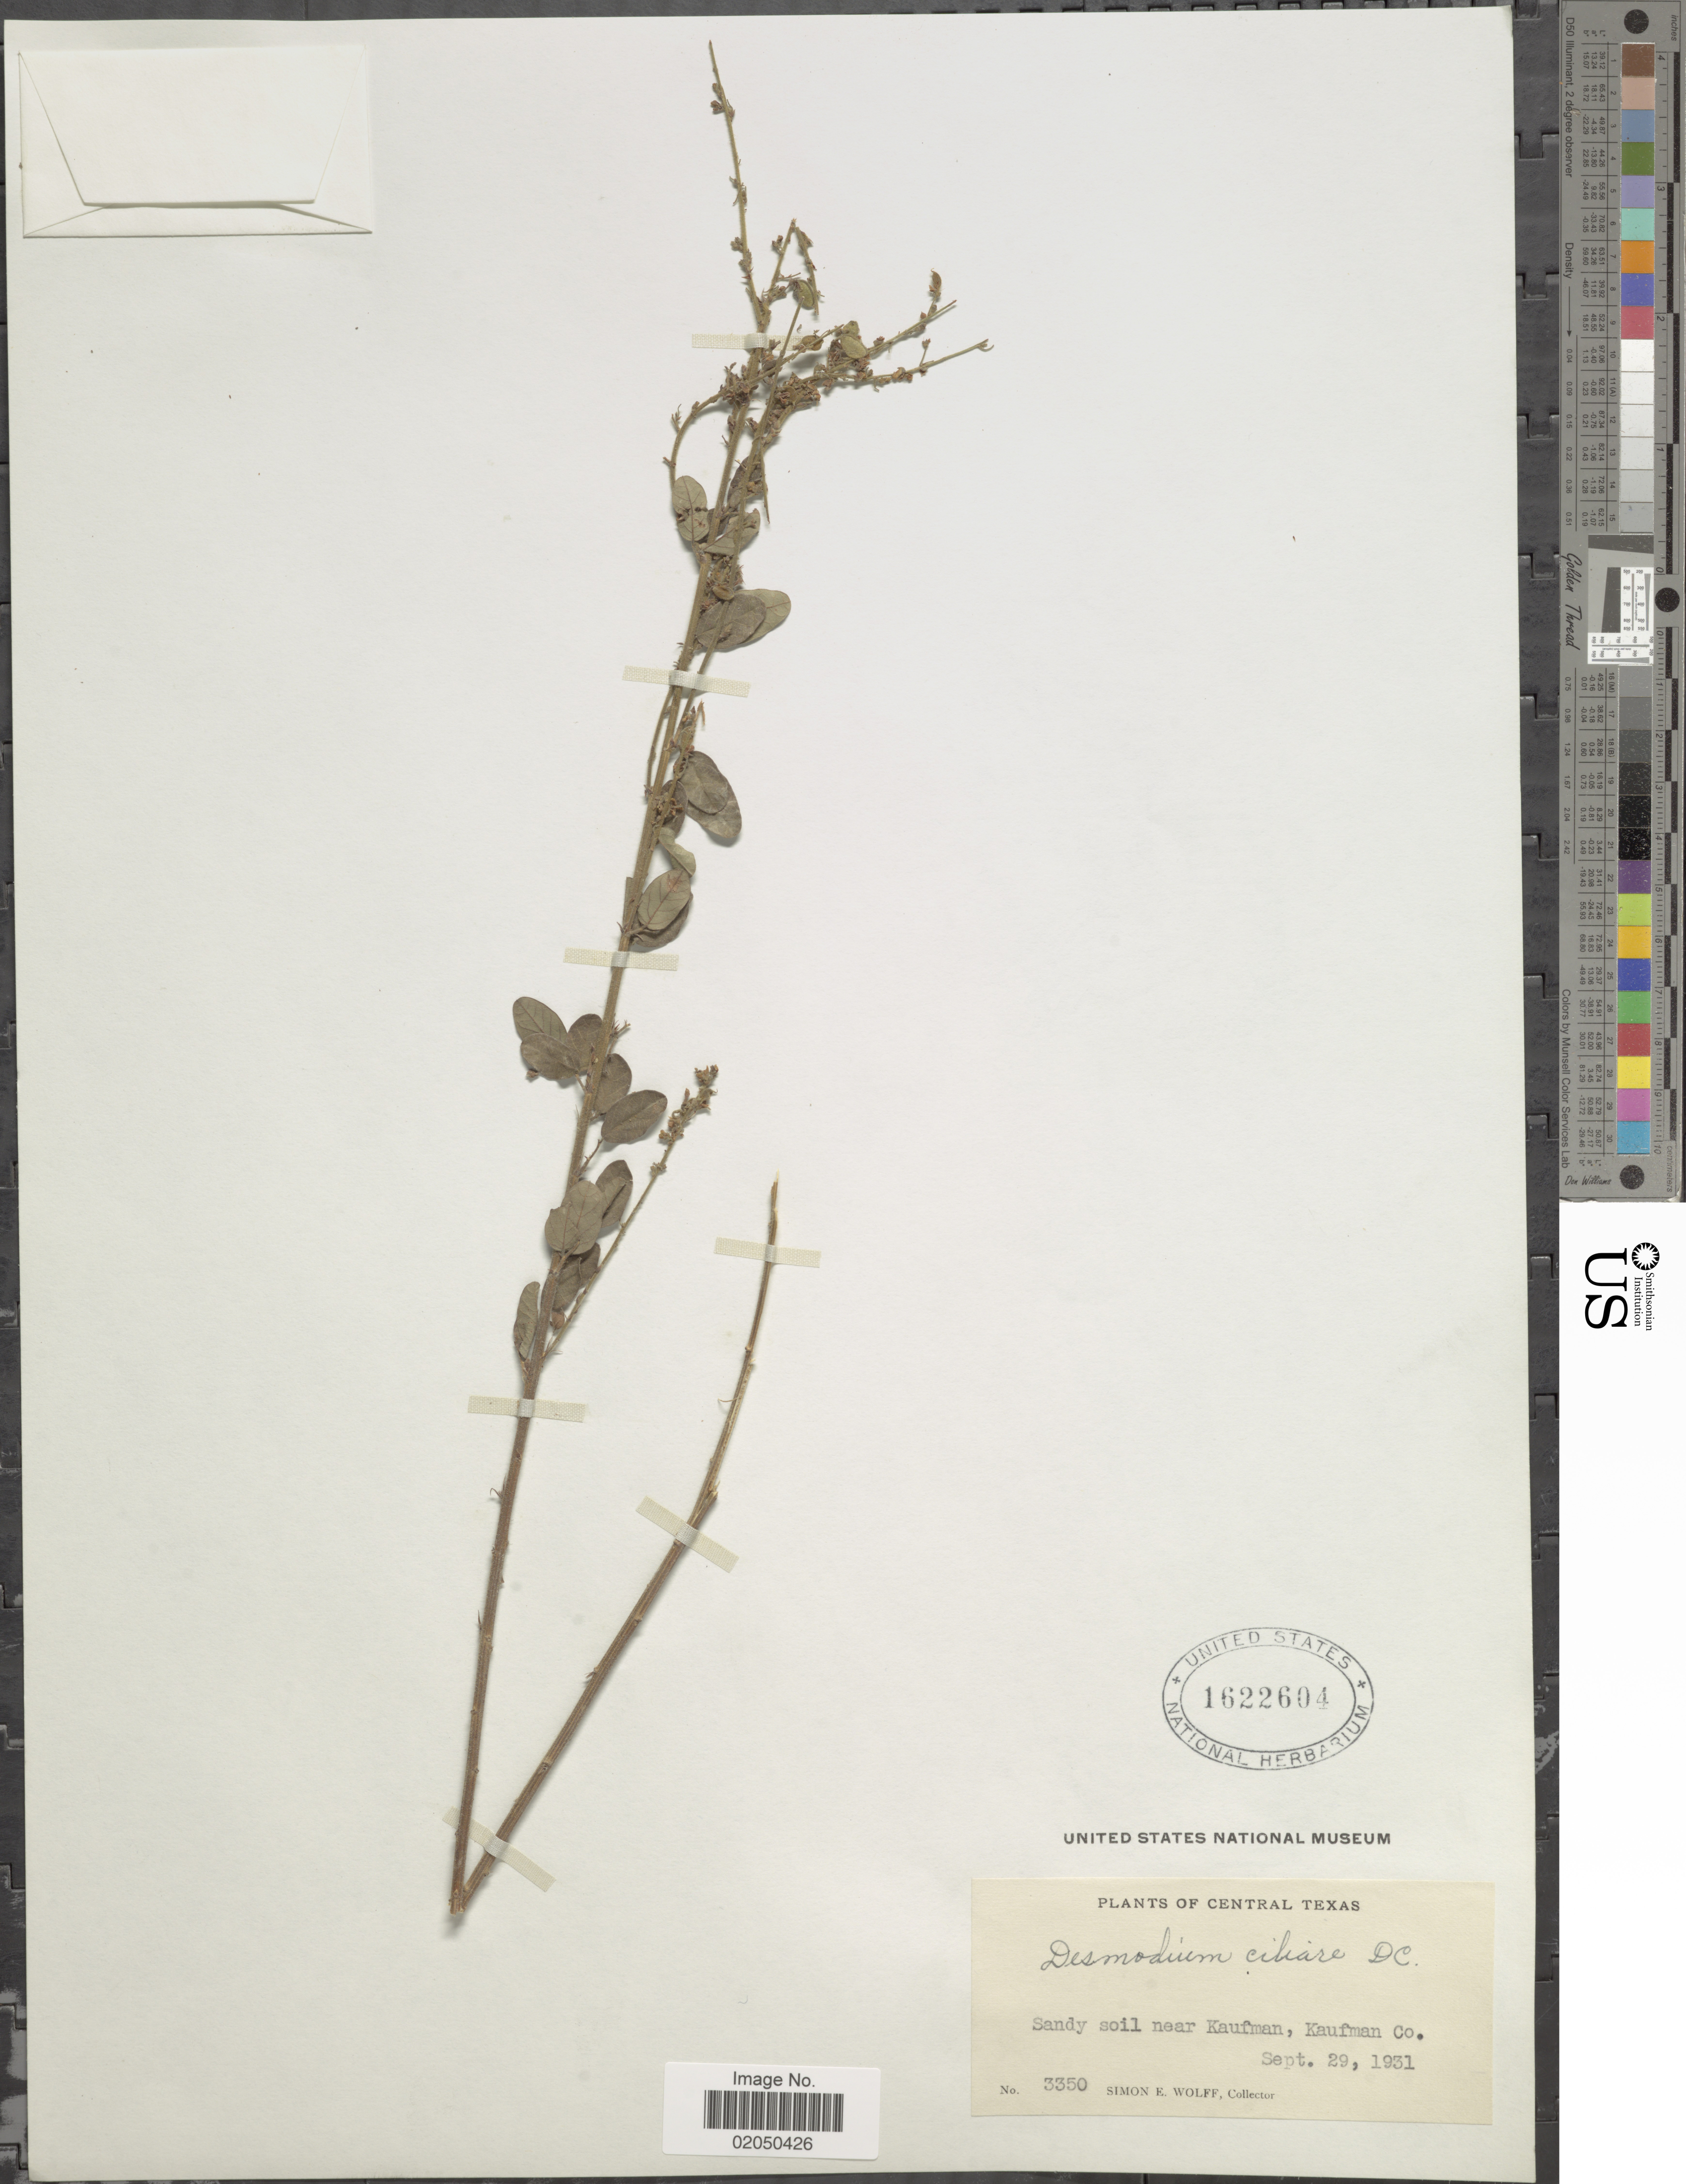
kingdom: Plantae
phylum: Tracheophyta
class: Magnoliopsida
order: Fabales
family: Fabaceae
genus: Desmodium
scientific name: Desmodium ciliare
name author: (Muhl. ex Willd.) DC.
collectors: S. E. Wolff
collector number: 3350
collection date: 1931-09-29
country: United States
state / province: Texas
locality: Central Texas, Sandy soil near Kaufman, Kaufman Co.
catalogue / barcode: US 1622604